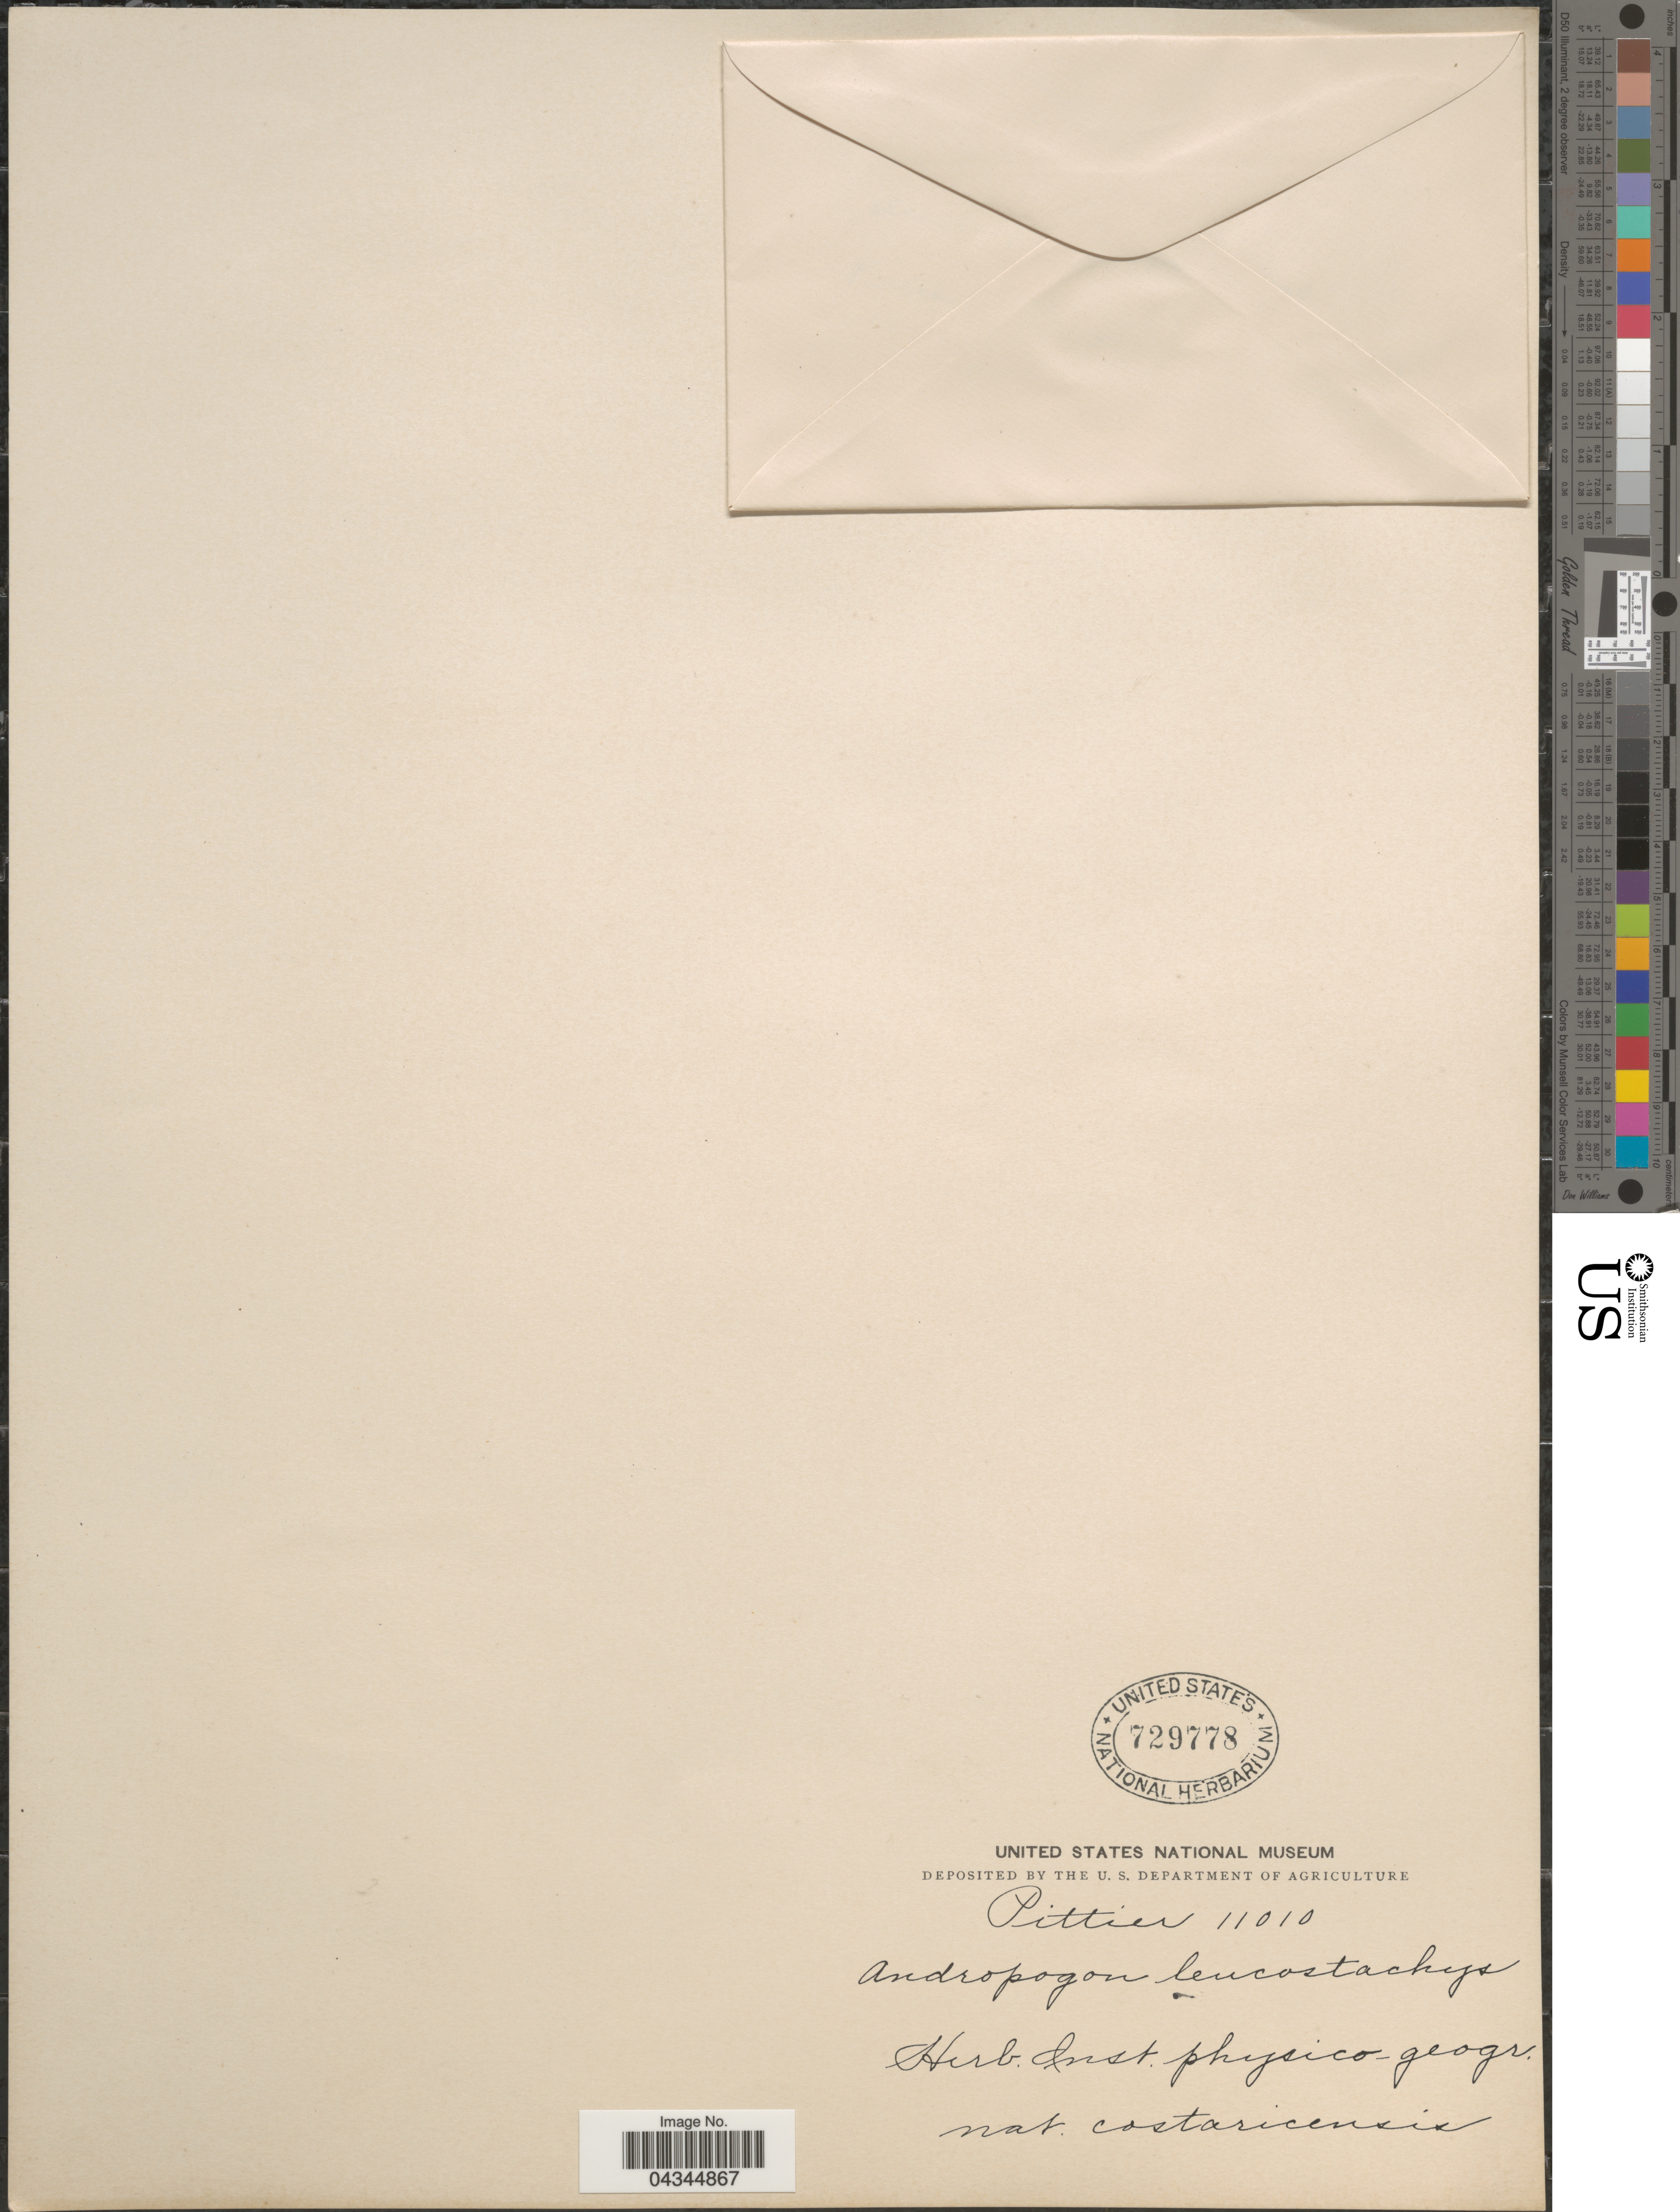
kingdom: Plantae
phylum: Tracheophyta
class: Liliopsida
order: Poales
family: Poaceae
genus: Andropogon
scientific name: Andropogon leucostachyus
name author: Kunth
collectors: Pittier, --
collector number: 11010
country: Costa Rica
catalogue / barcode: US 729778